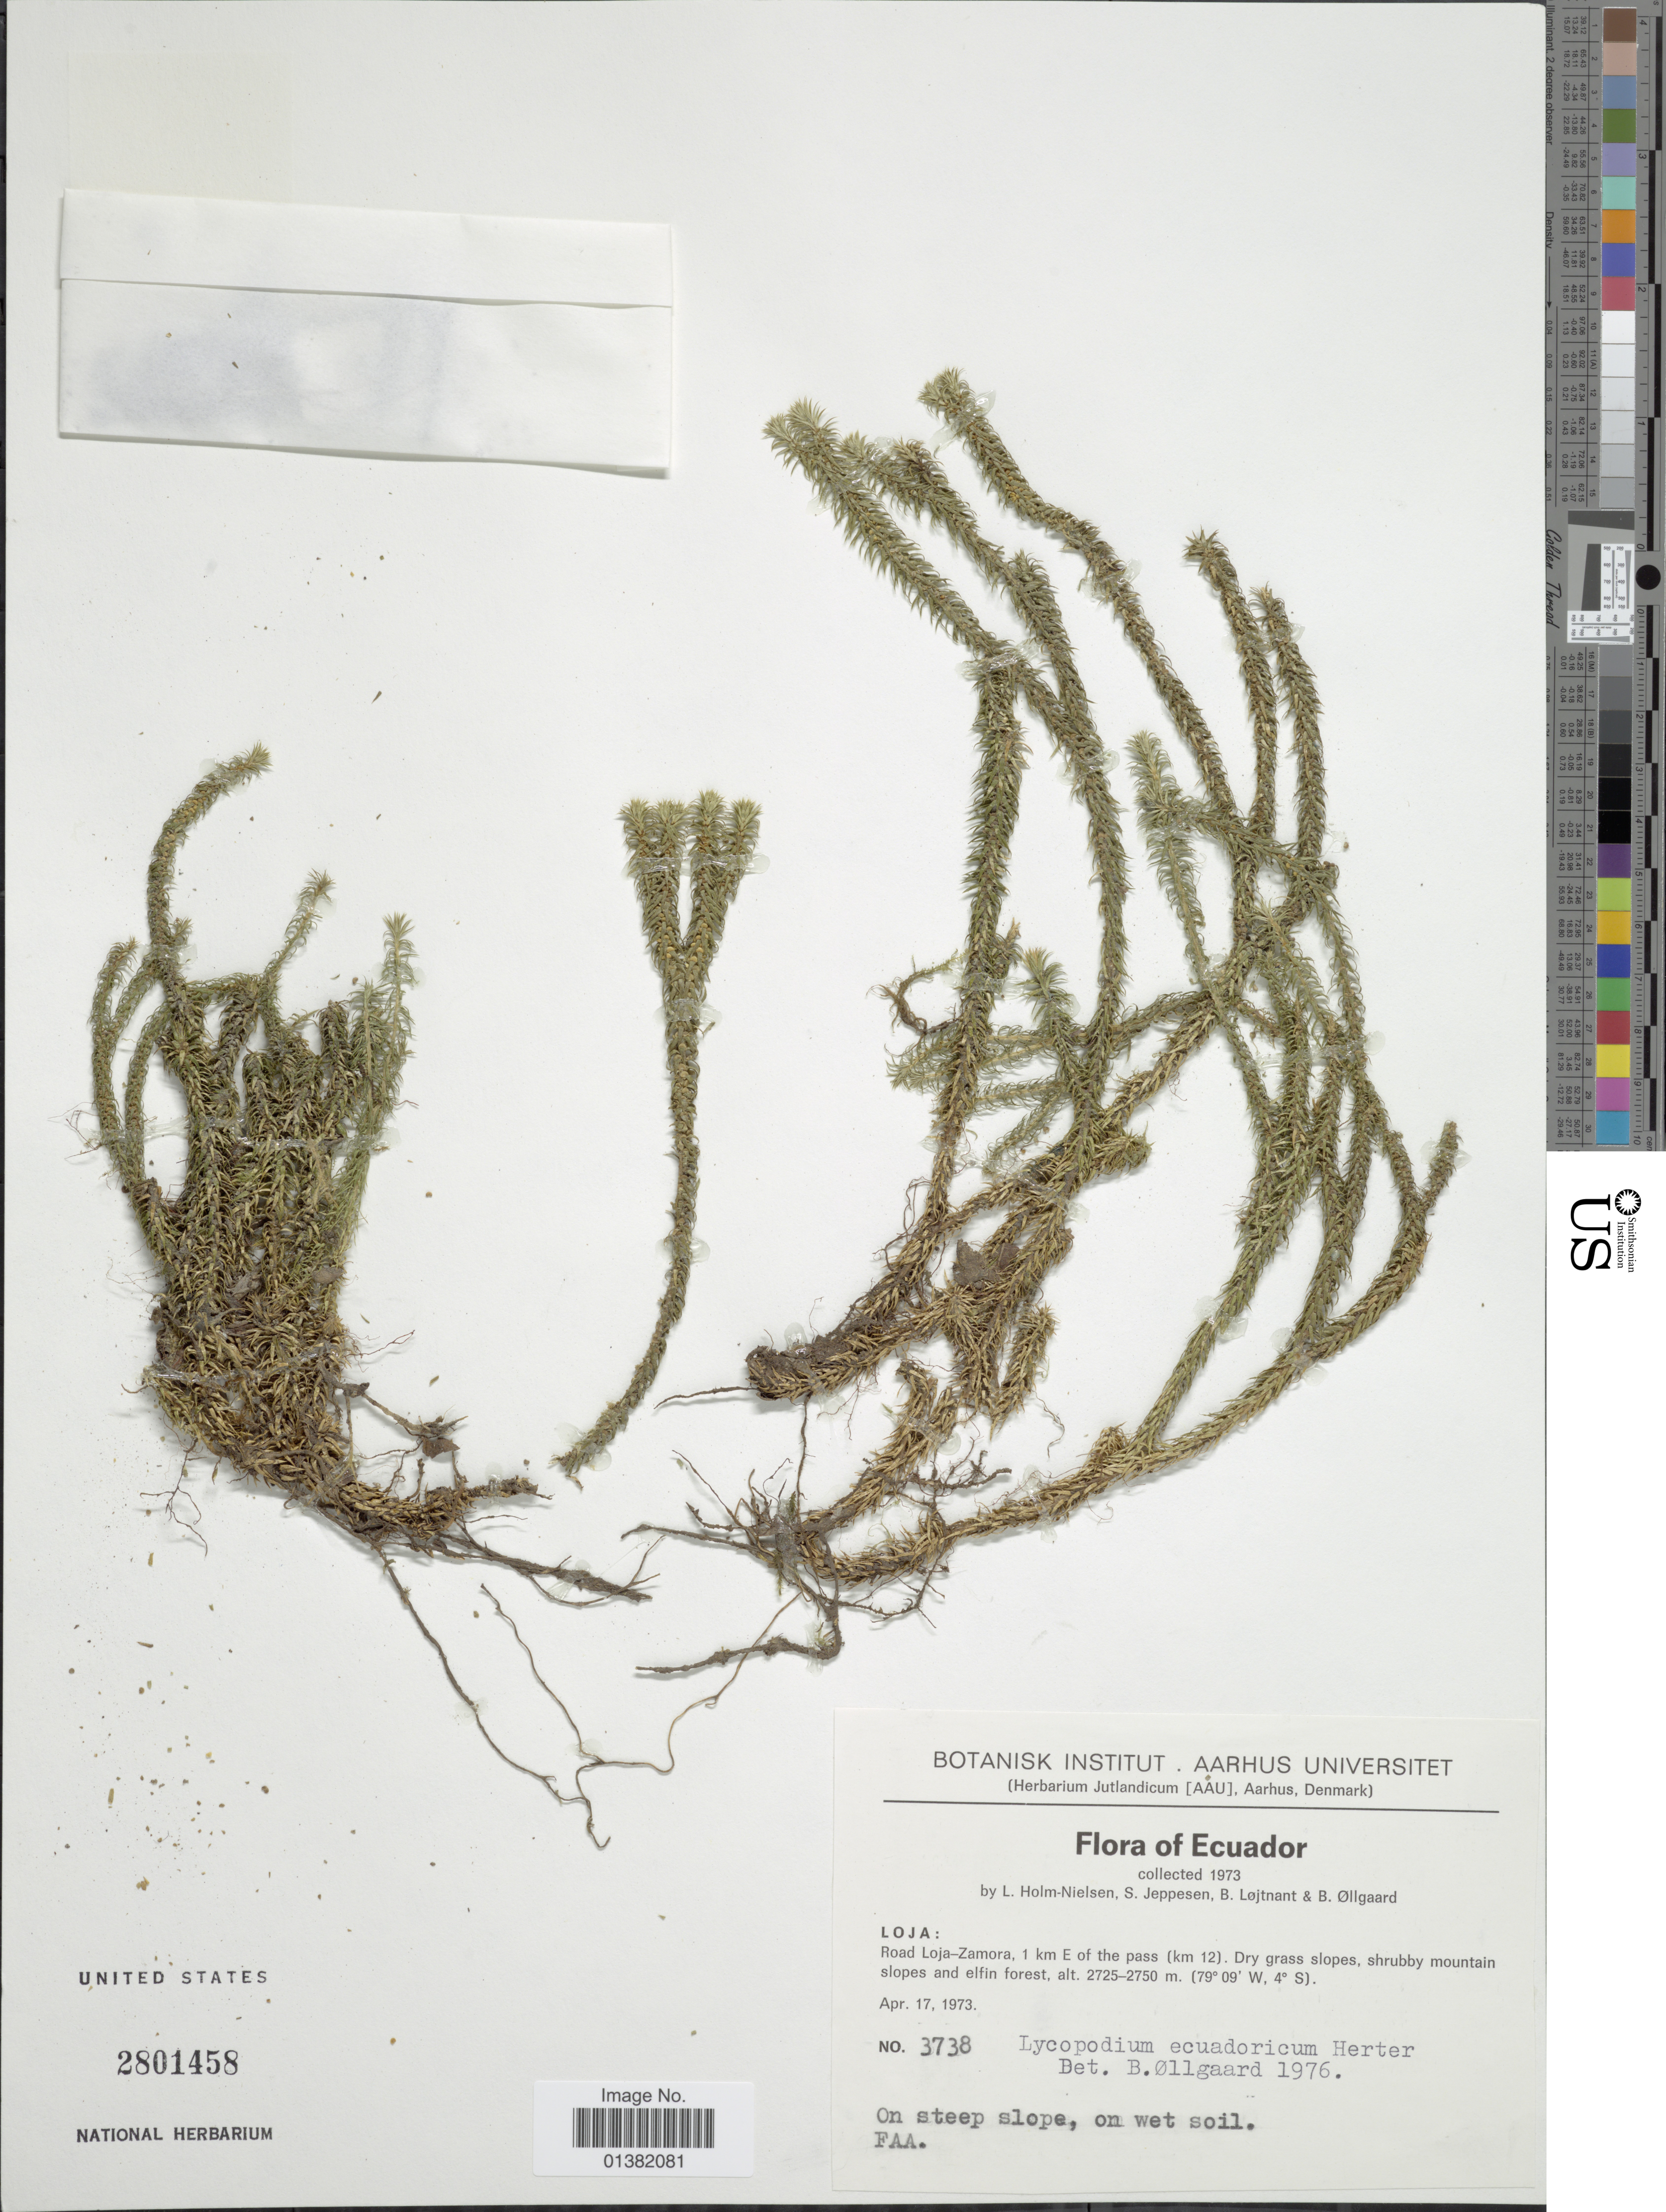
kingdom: Plantae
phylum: Tracheophyta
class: Lycopodiopsida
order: Lycopodiales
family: Lycopodiaceae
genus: Phlegmariurus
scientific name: Phlegmariurus eversus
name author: (Poir.) B. Øllg.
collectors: L. B. Holm-Nielsen, S. Jeppesen, B. Löjtnant & B. Øllgaard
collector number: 3738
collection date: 1973-04-17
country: Ecuador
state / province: Loja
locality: Road Loja-Zamora, 1 km E of the pass (km 12)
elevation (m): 2725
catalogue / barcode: US 2801458